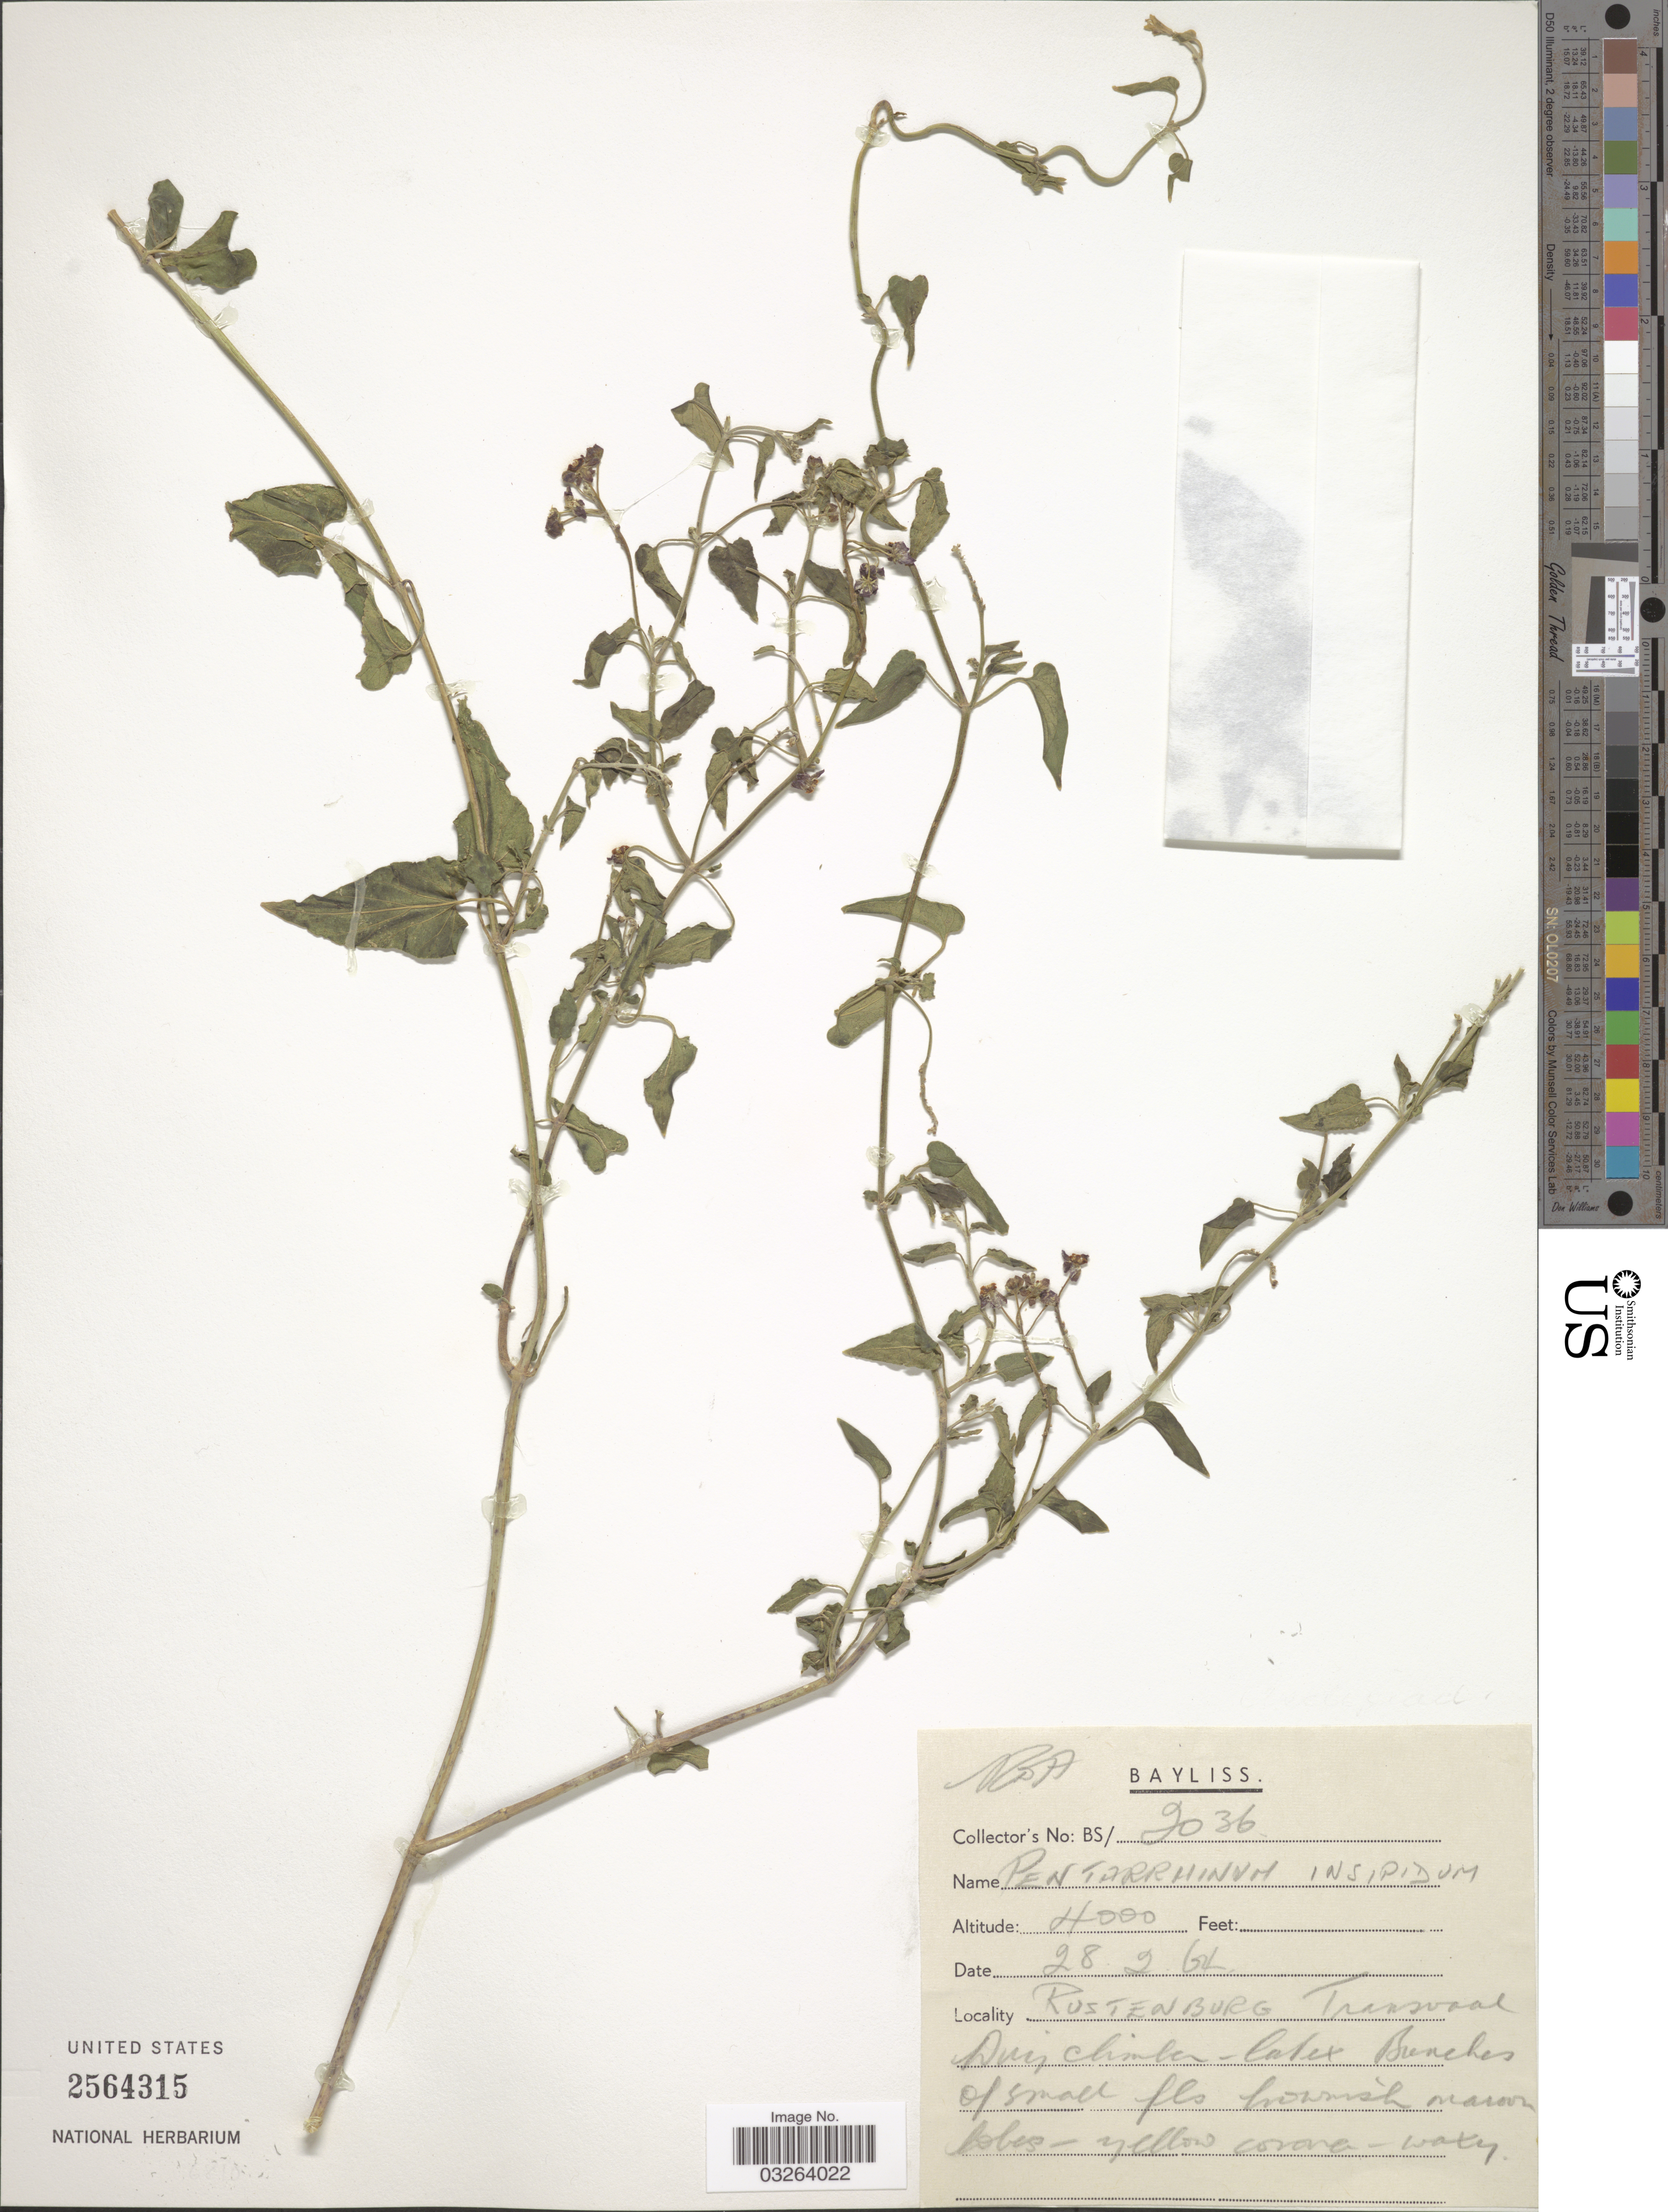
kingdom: Plantae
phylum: Tracheophyta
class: Magnoliopsida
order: Gentianales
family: Apocynaceae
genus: Pentarrhinum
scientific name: Pentarrhinum insipidum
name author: E. Mey.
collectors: Bayliss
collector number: BS/2036*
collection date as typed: Transcribed d/m/y: 28/2/64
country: South Africa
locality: Rustenburg Transvaal.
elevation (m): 1219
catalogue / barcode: US 2564315